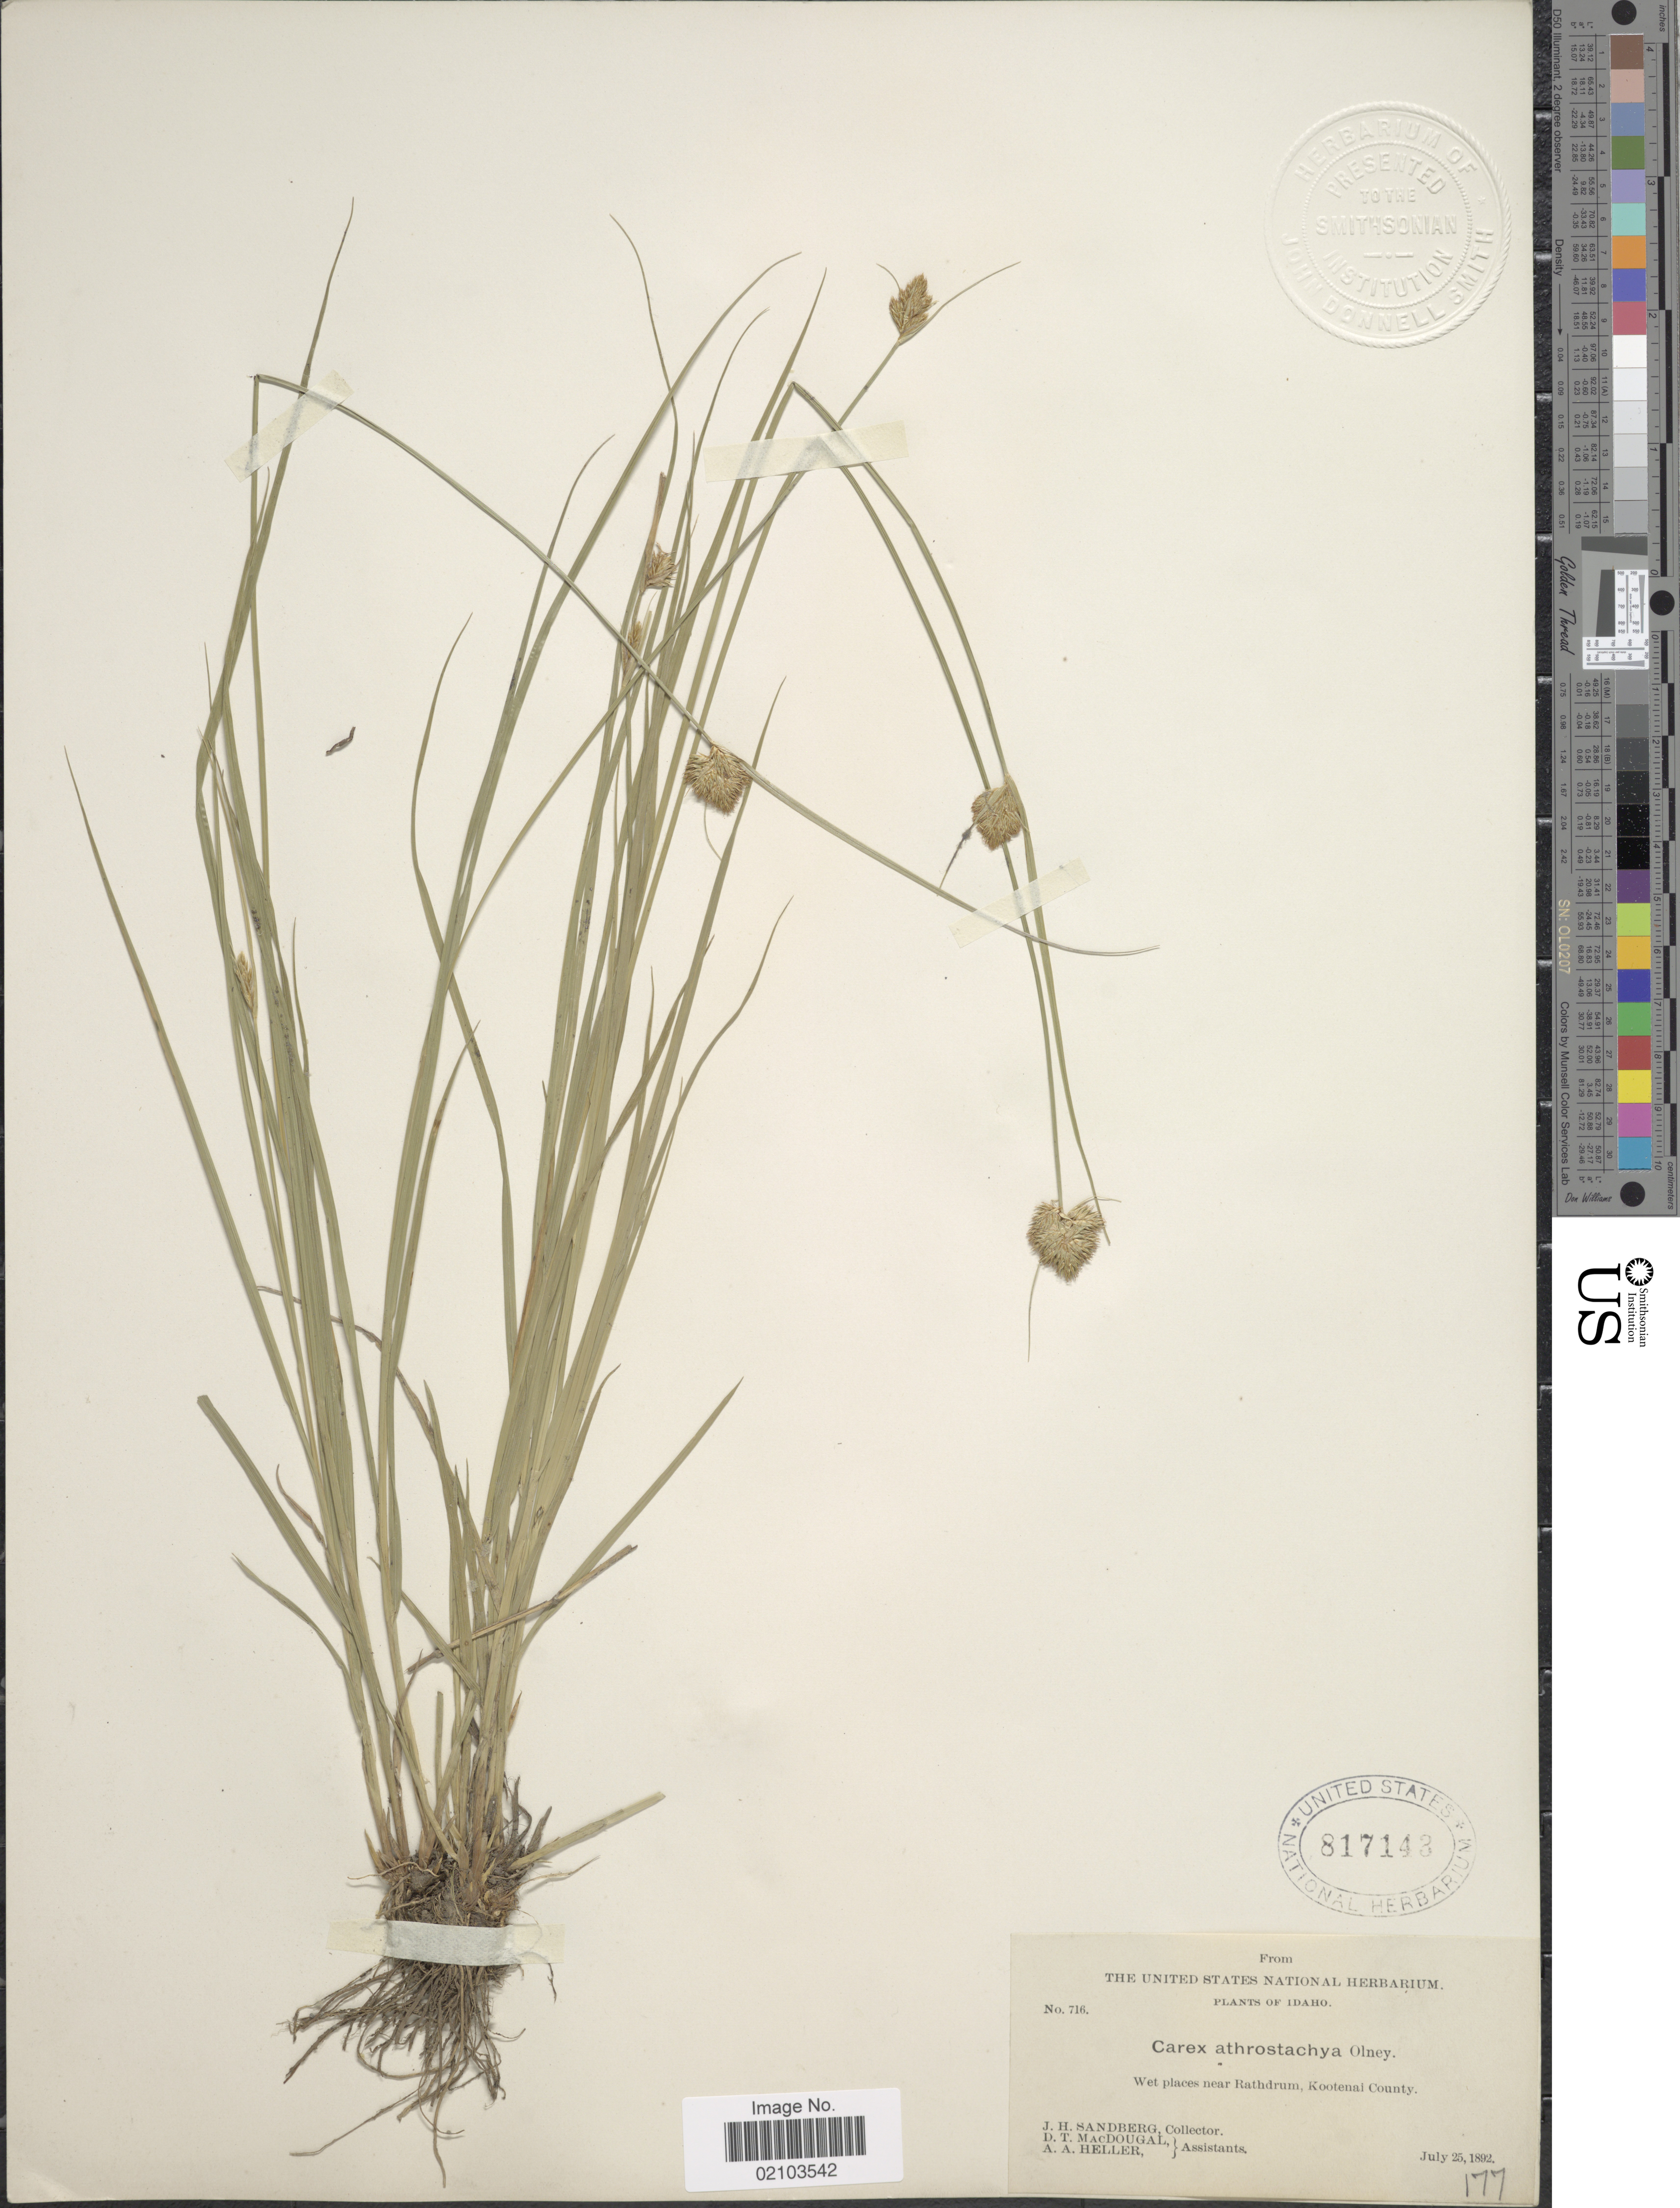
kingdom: Plantae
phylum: Tracheophyta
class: Liliopsida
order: Poales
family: Cyperaceae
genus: Carex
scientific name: Carex athrostachya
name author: Olney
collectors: J. H. Sandberg, D. T. MacDougal & A. A. Heller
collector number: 716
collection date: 1892-07-25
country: United States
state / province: Idaho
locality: Wet places near Rathdrum, Kootenai County.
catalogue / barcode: US 817148